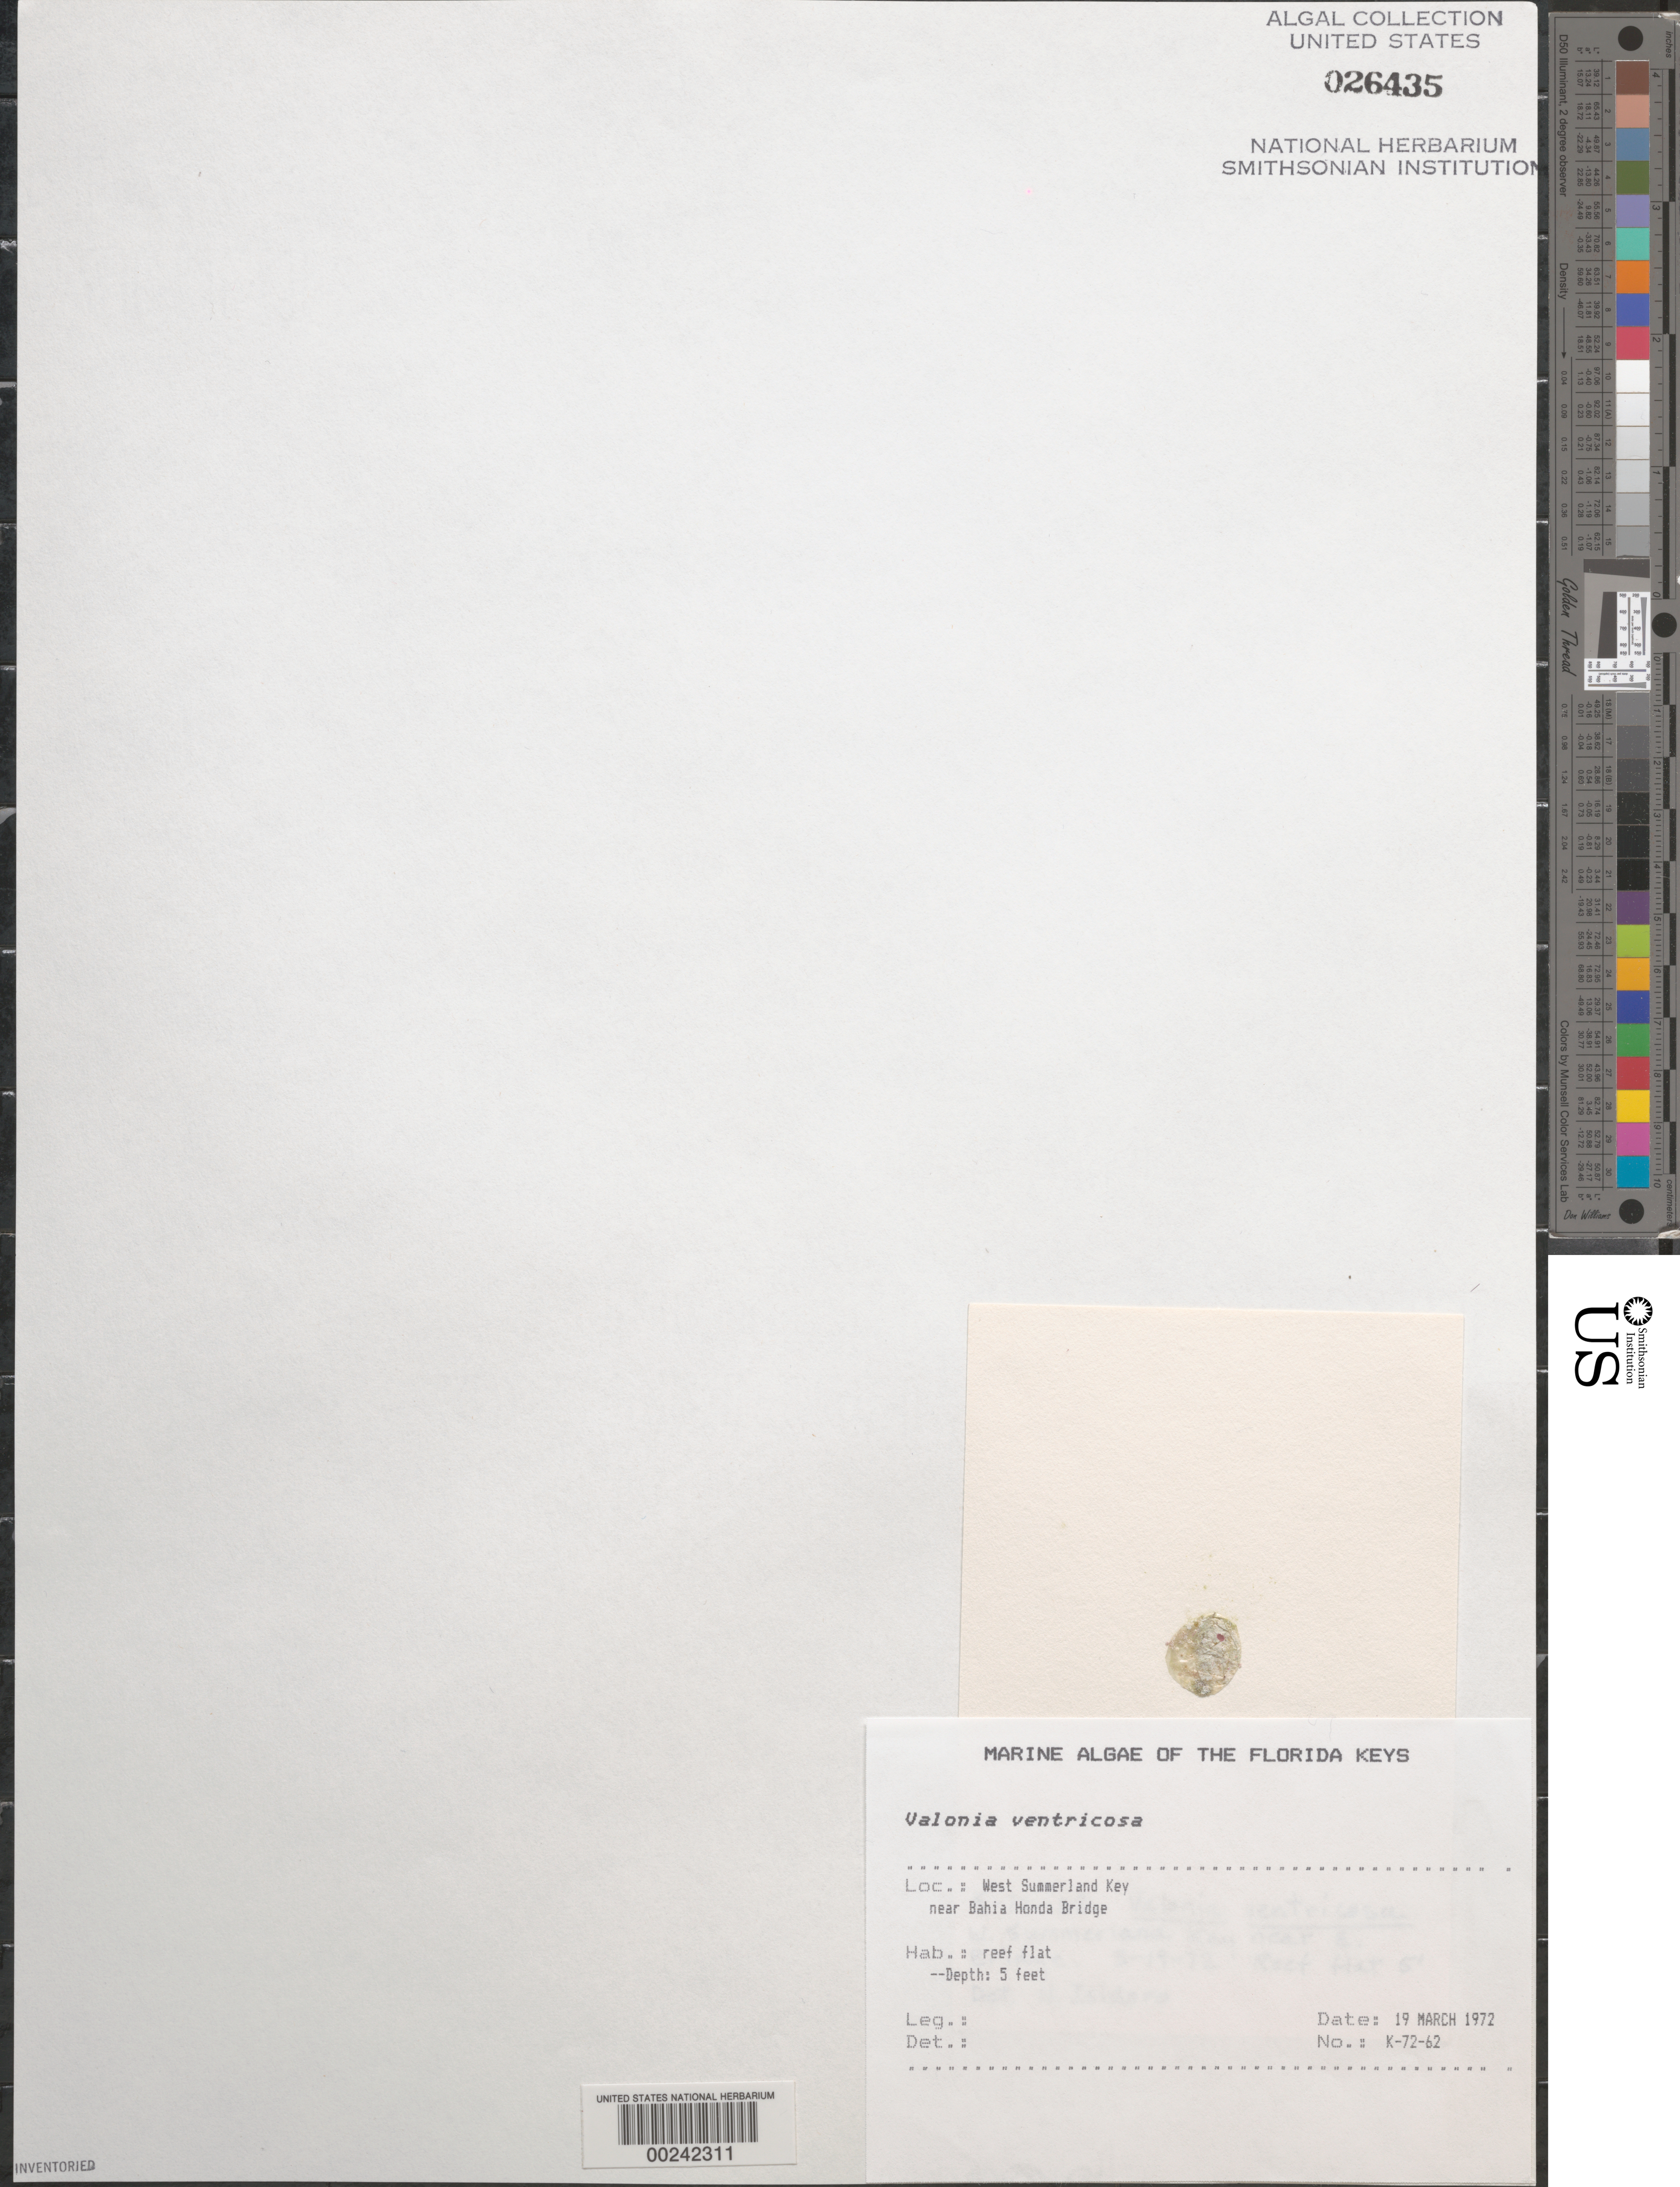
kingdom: Plantae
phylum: Chlorophyta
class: Ulvophyceae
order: Siphonocladales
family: Valoniaceae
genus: Valonia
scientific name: Valonia ventricosa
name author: J. Agardh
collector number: K-72-62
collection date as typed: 19 Mar 1972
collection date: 1972-03-19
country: United States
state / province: Florida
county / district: Monroe County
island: West Summerland Key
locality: Near Bahia Honda Bridge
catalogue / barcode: US 26435